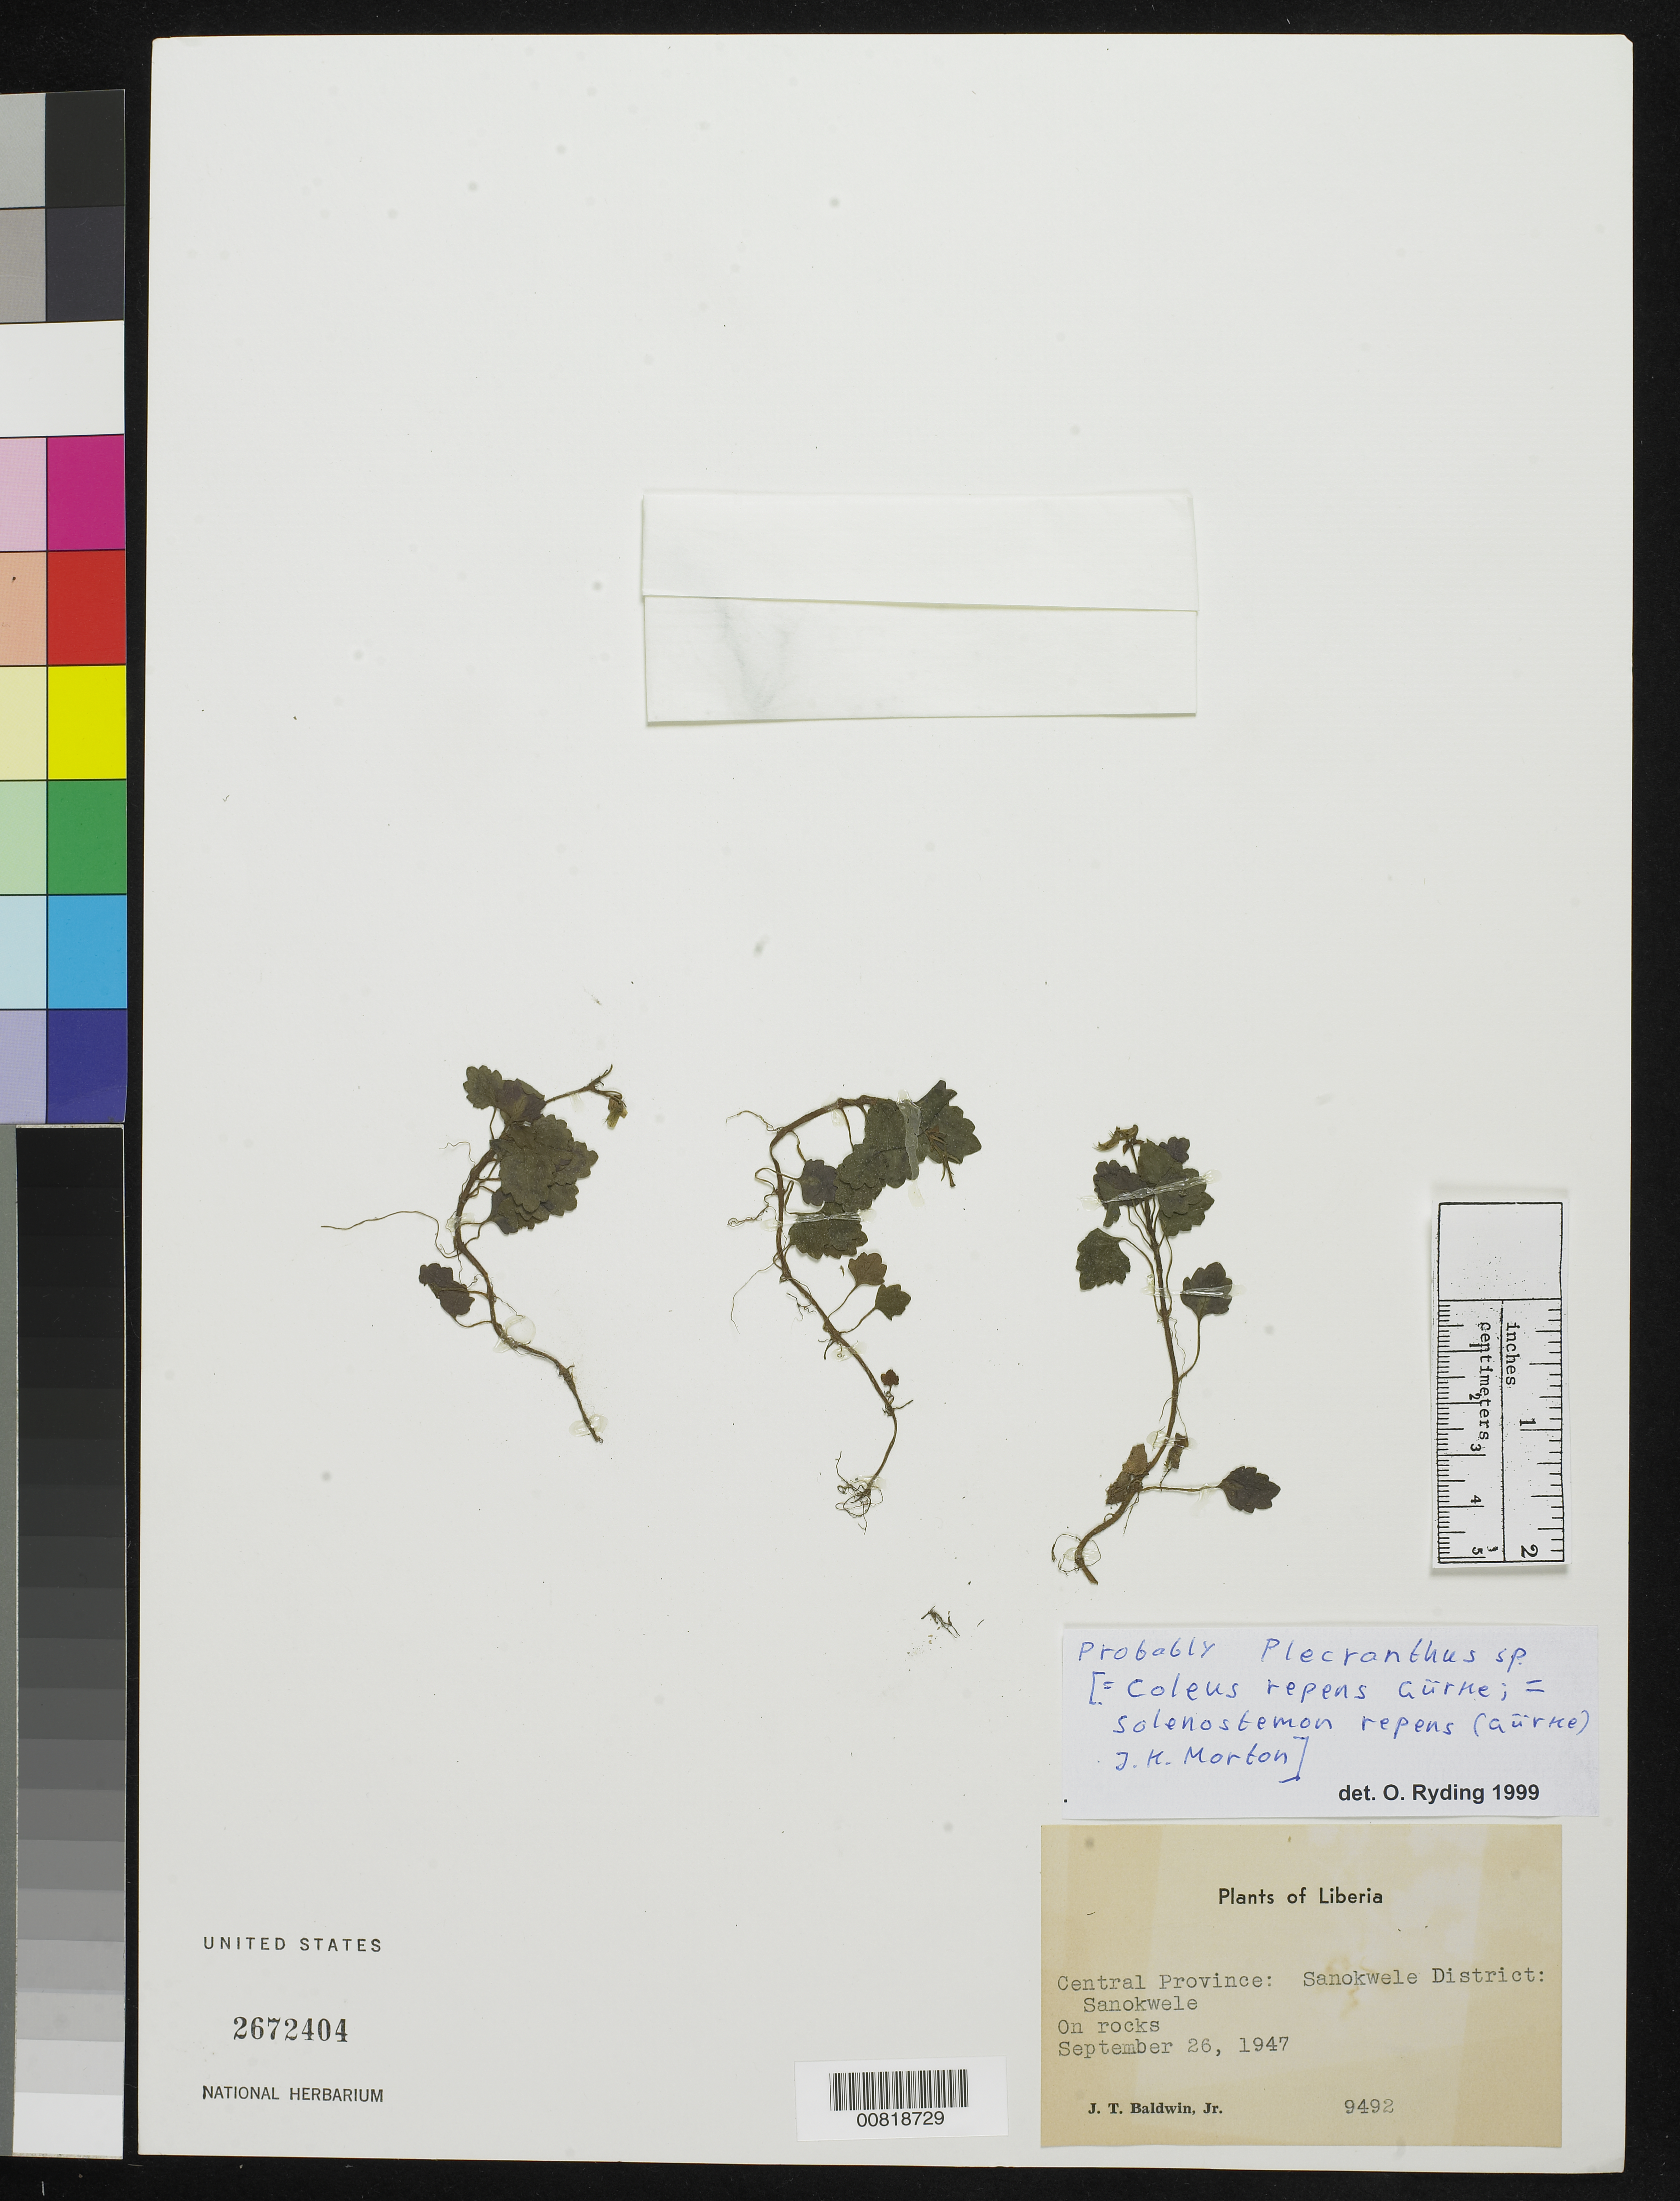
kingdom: Plantae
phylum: Tracheophyta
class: Magnoliopsida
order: Lamiales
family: Lamiaceae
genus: Coleus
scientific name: Coleus repens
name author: Gürke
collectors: J. T. Baldwin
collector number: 9492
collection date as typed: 26 Sep 1947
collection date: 1947-09-26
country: Liberia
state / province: Nimba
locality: Central Province: Sanokwele District, Sanokwele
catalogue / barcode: US 2672404